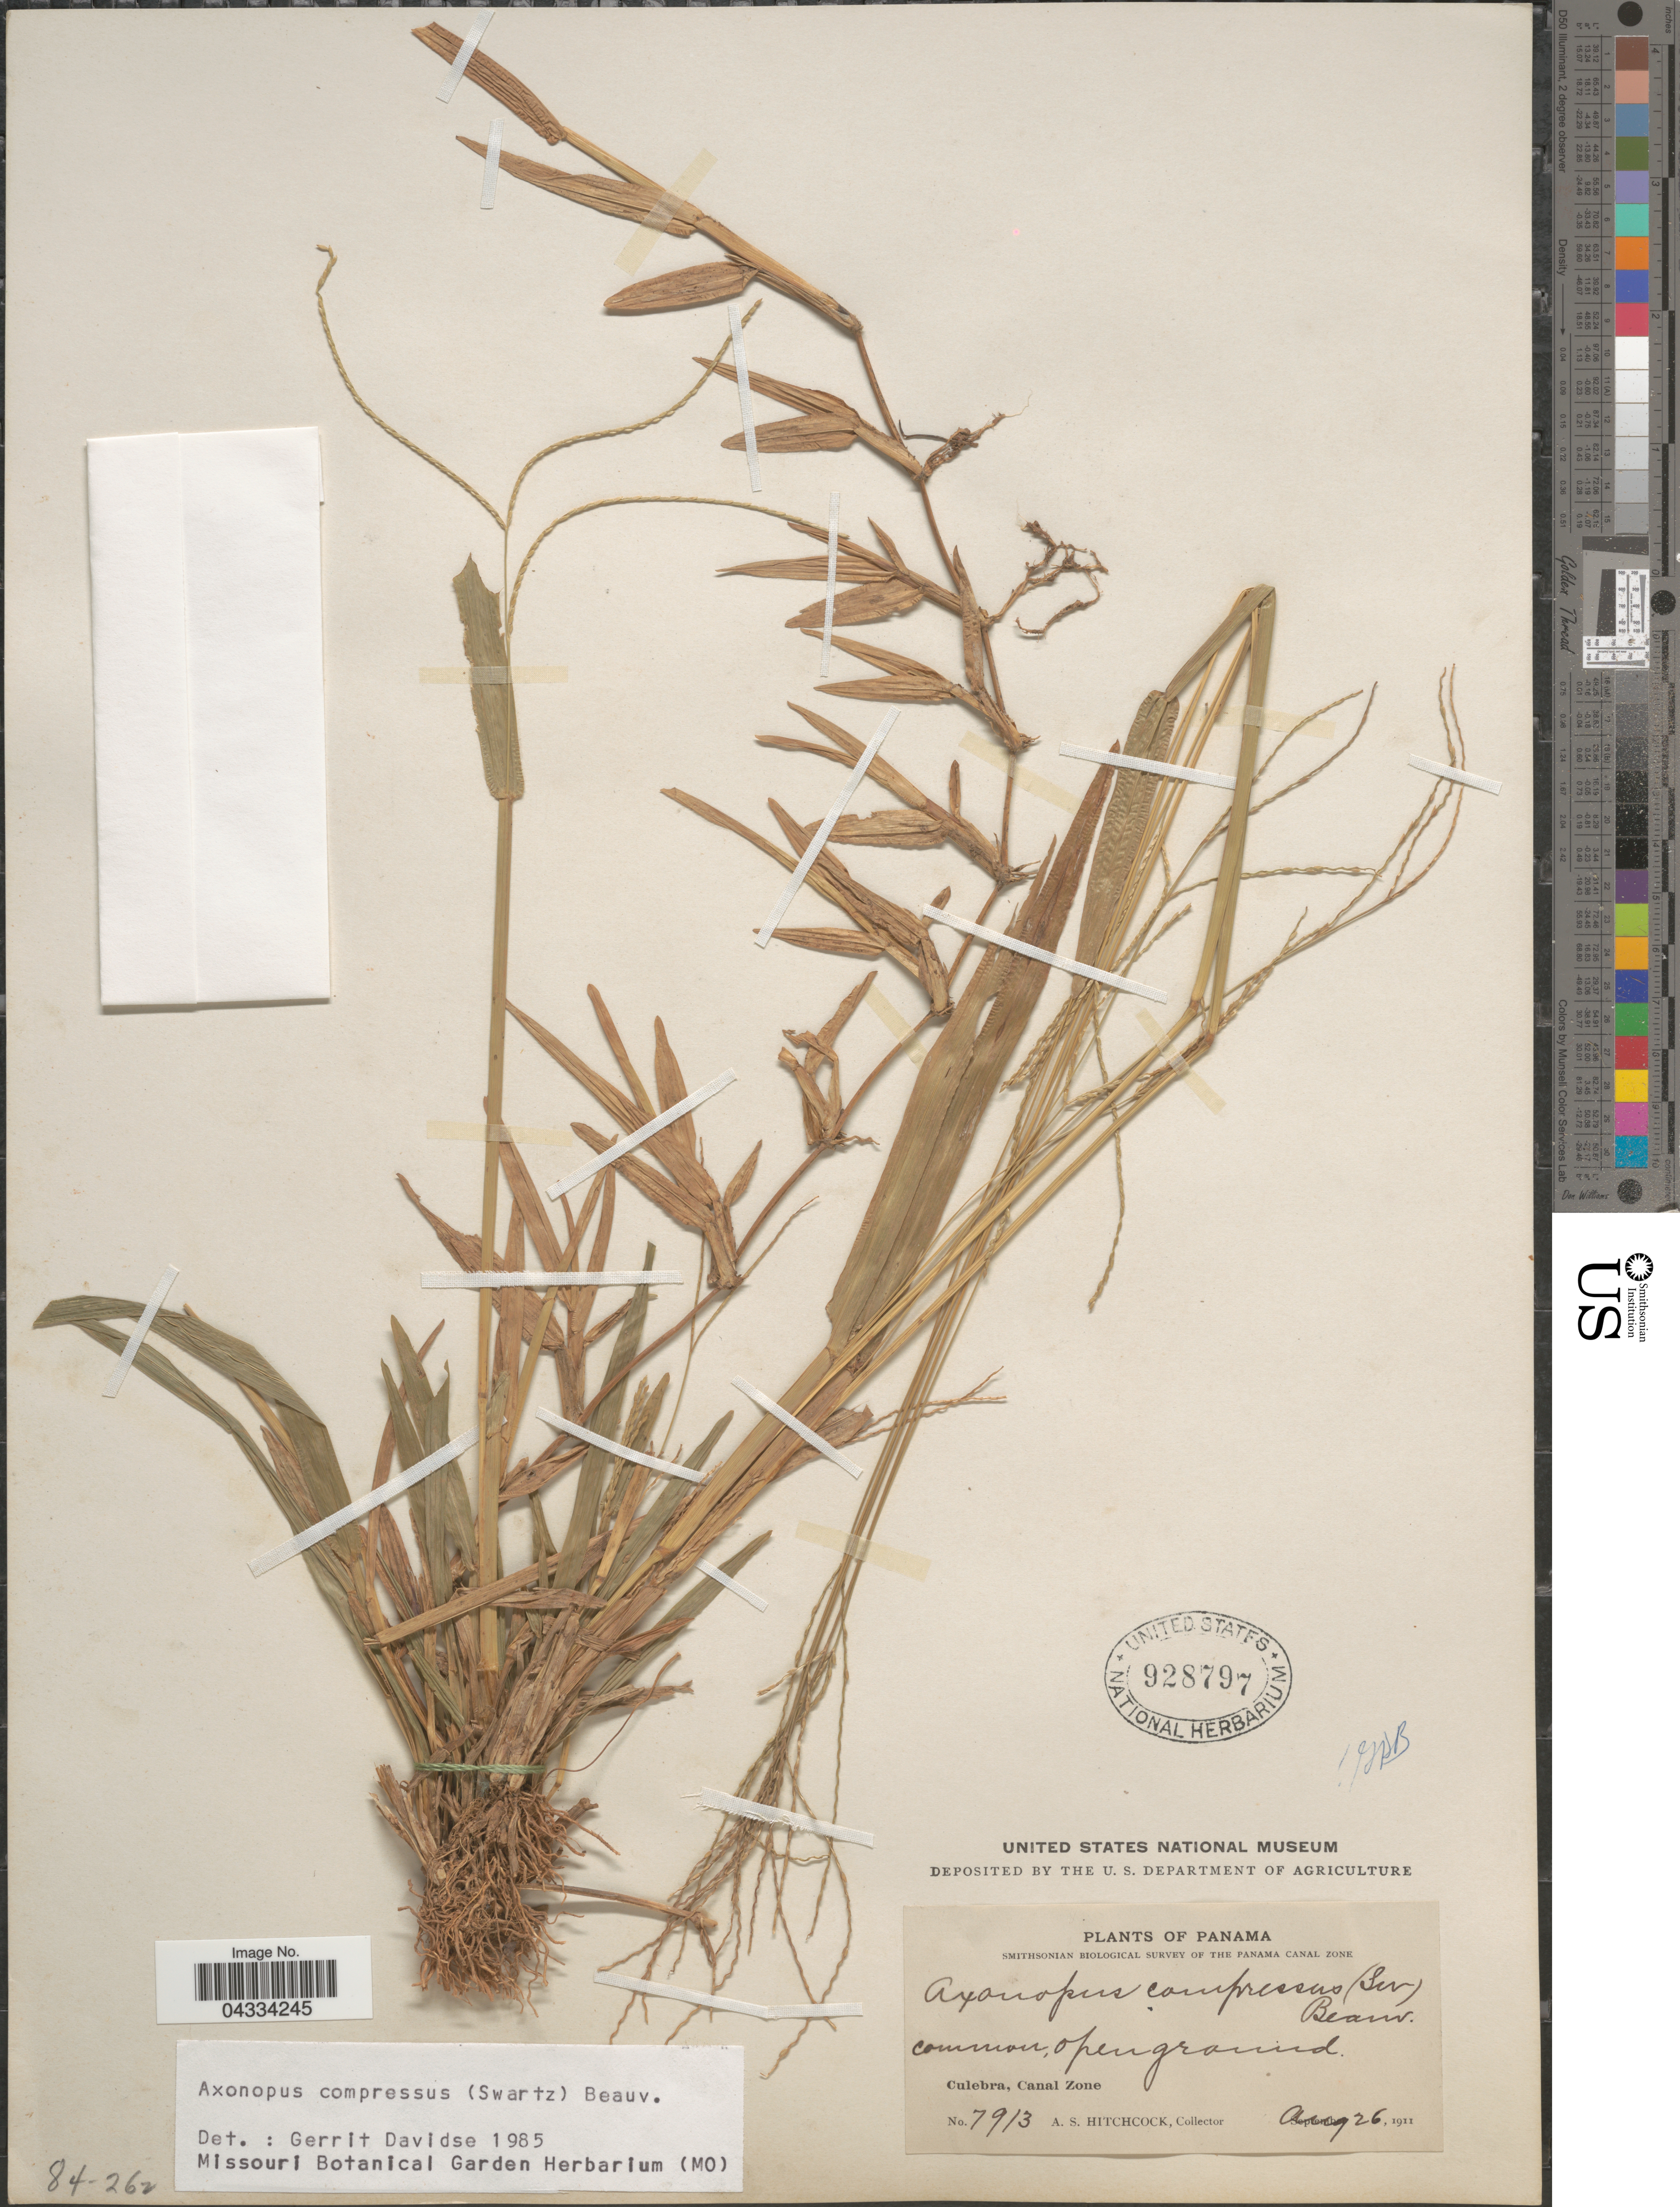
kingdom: Plantae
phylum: Tracheophyta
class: Liliopsida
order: Poales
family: Poaceae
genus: Axonopus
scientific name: Axonopus compressus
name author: (Sw.) P. Beauv.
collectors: A. S. Hitchcock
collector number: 7913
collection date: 1911-08-26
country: Panama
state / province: Colón / Panamá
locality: Smithsonian Biological Survey of the Panama Canal Zone. Culebra, Canal Zone.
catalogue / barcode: US 928797